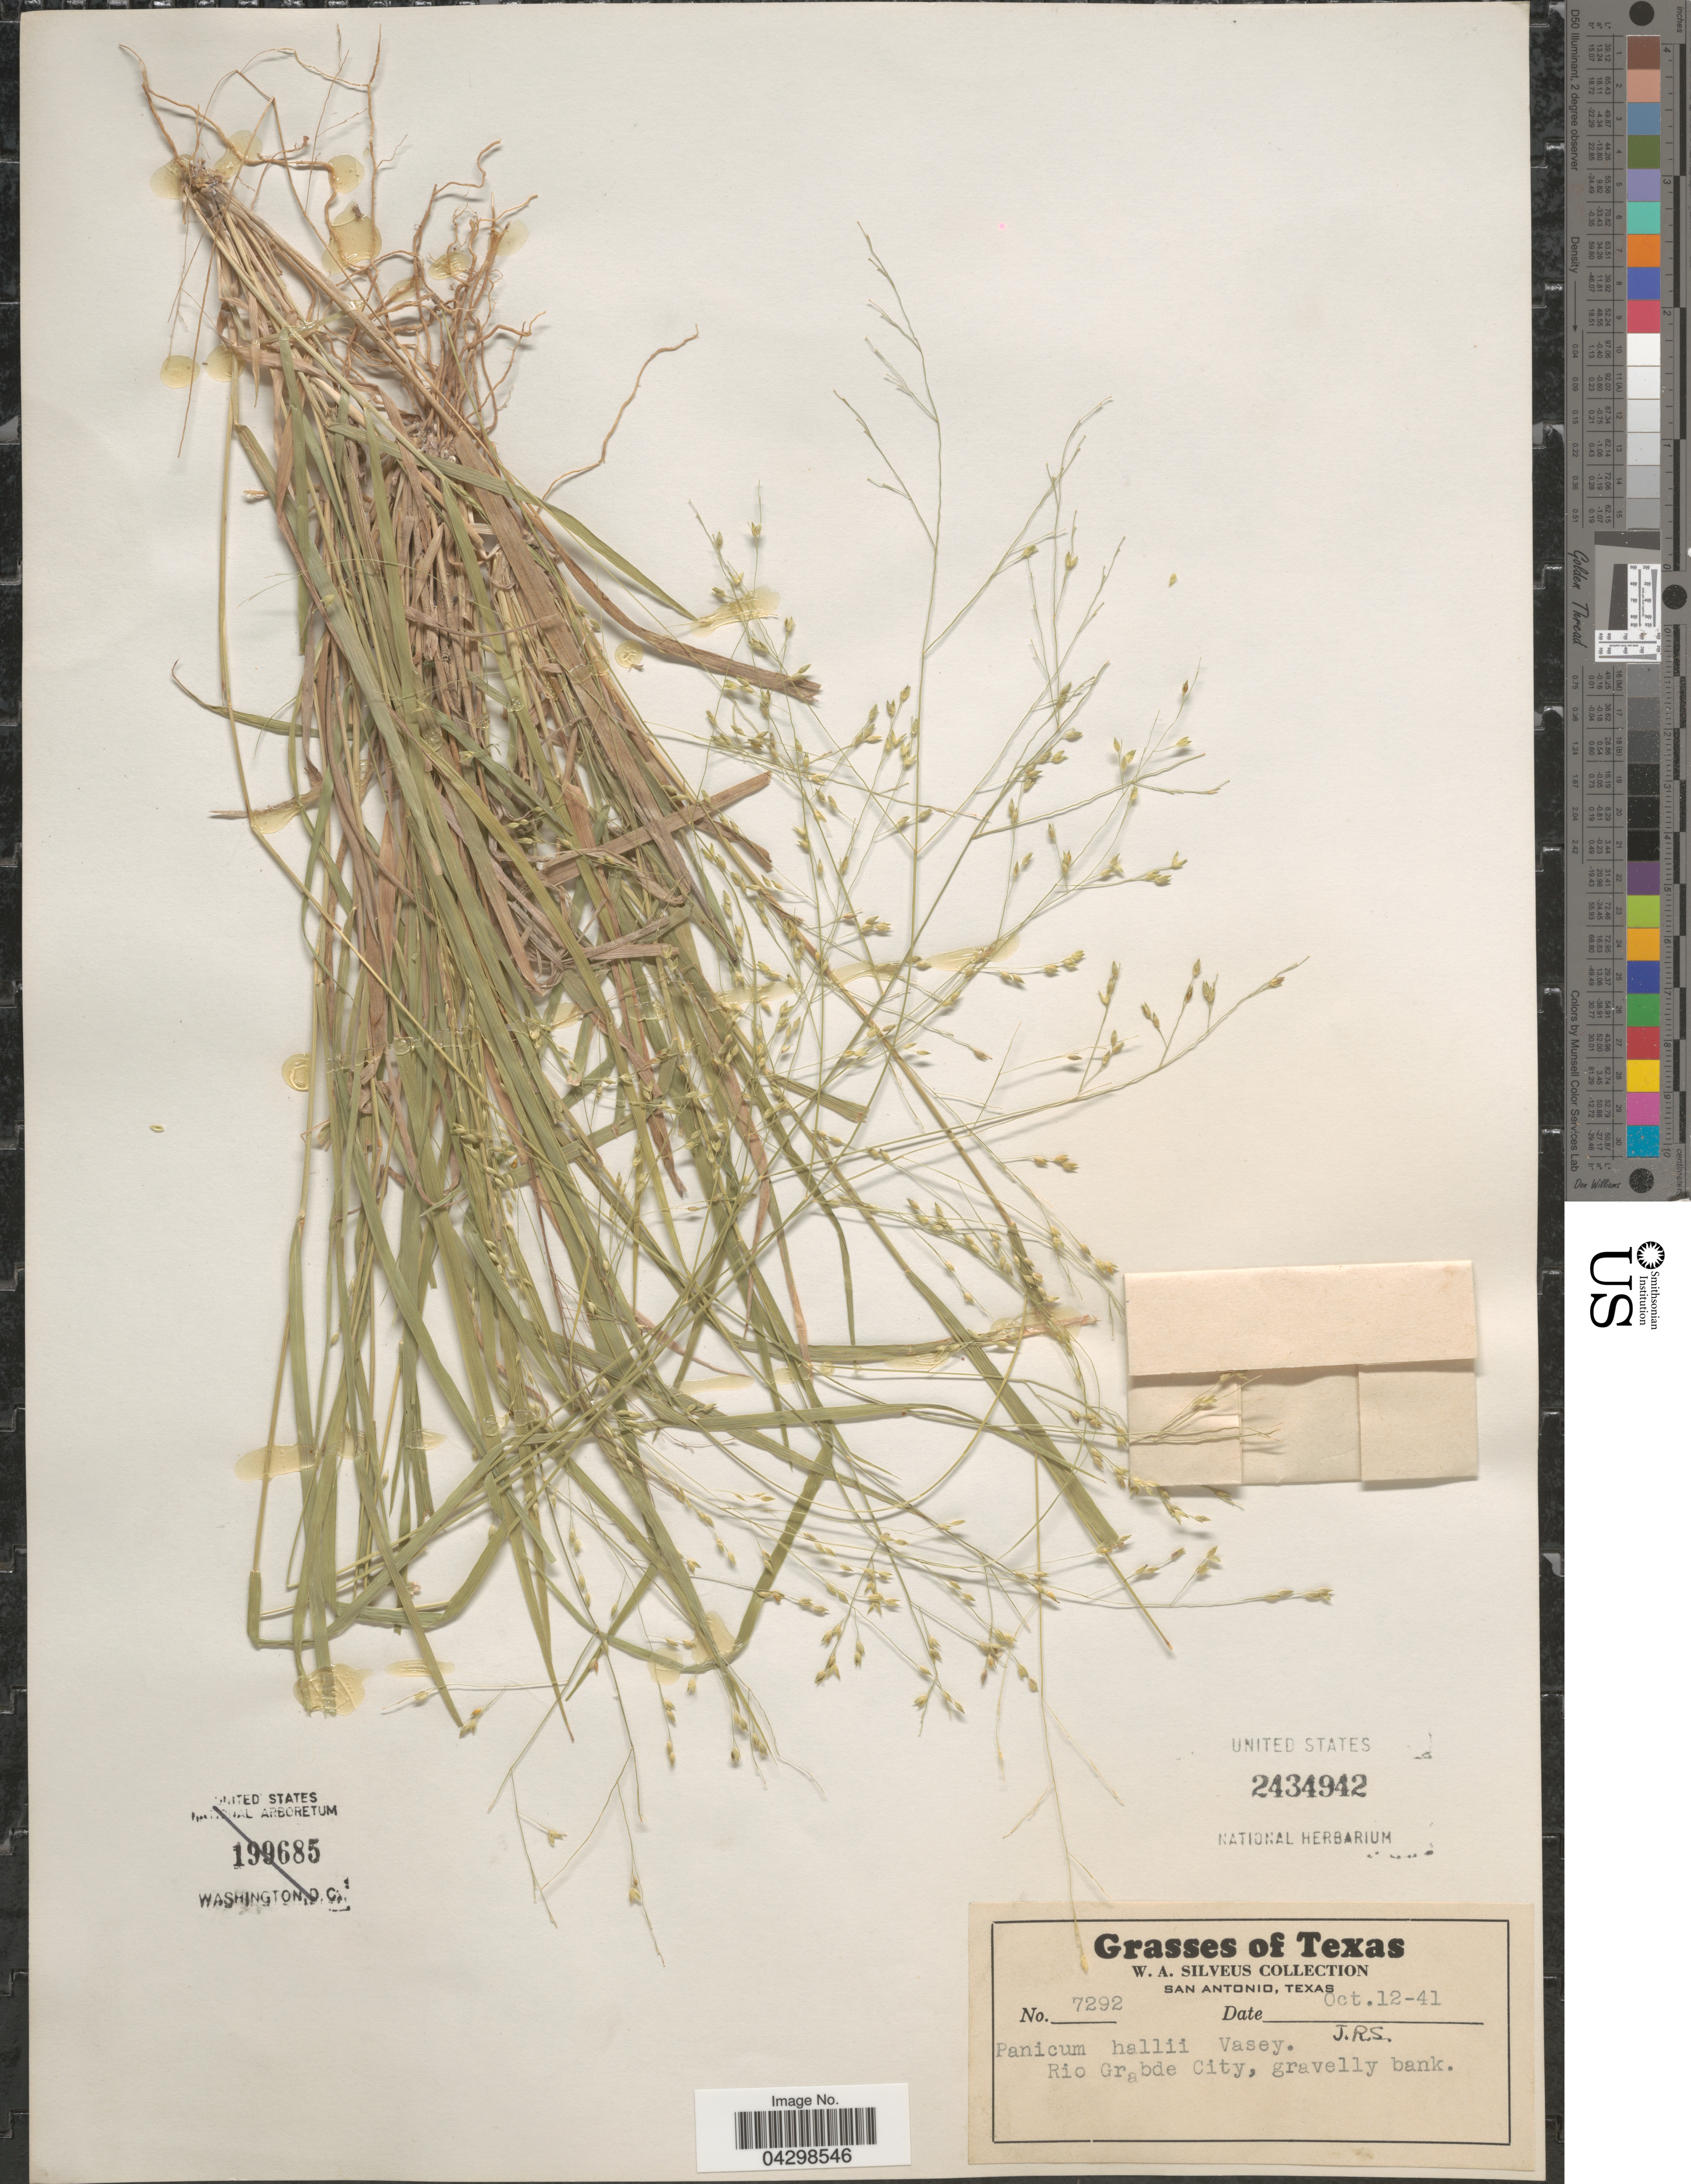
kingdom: Plantae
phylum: Tracheophyta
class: Liliopsida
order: Poales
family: Poaceae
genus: Panicum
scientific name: Panicum hallii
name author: Vasey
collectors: W. Silveus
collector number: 7292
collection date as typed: Transcribed d/m/y: 12/10/41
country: United States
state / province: Texas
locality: Rio Grabde City, gravvely bank.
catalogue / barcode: US 2434942